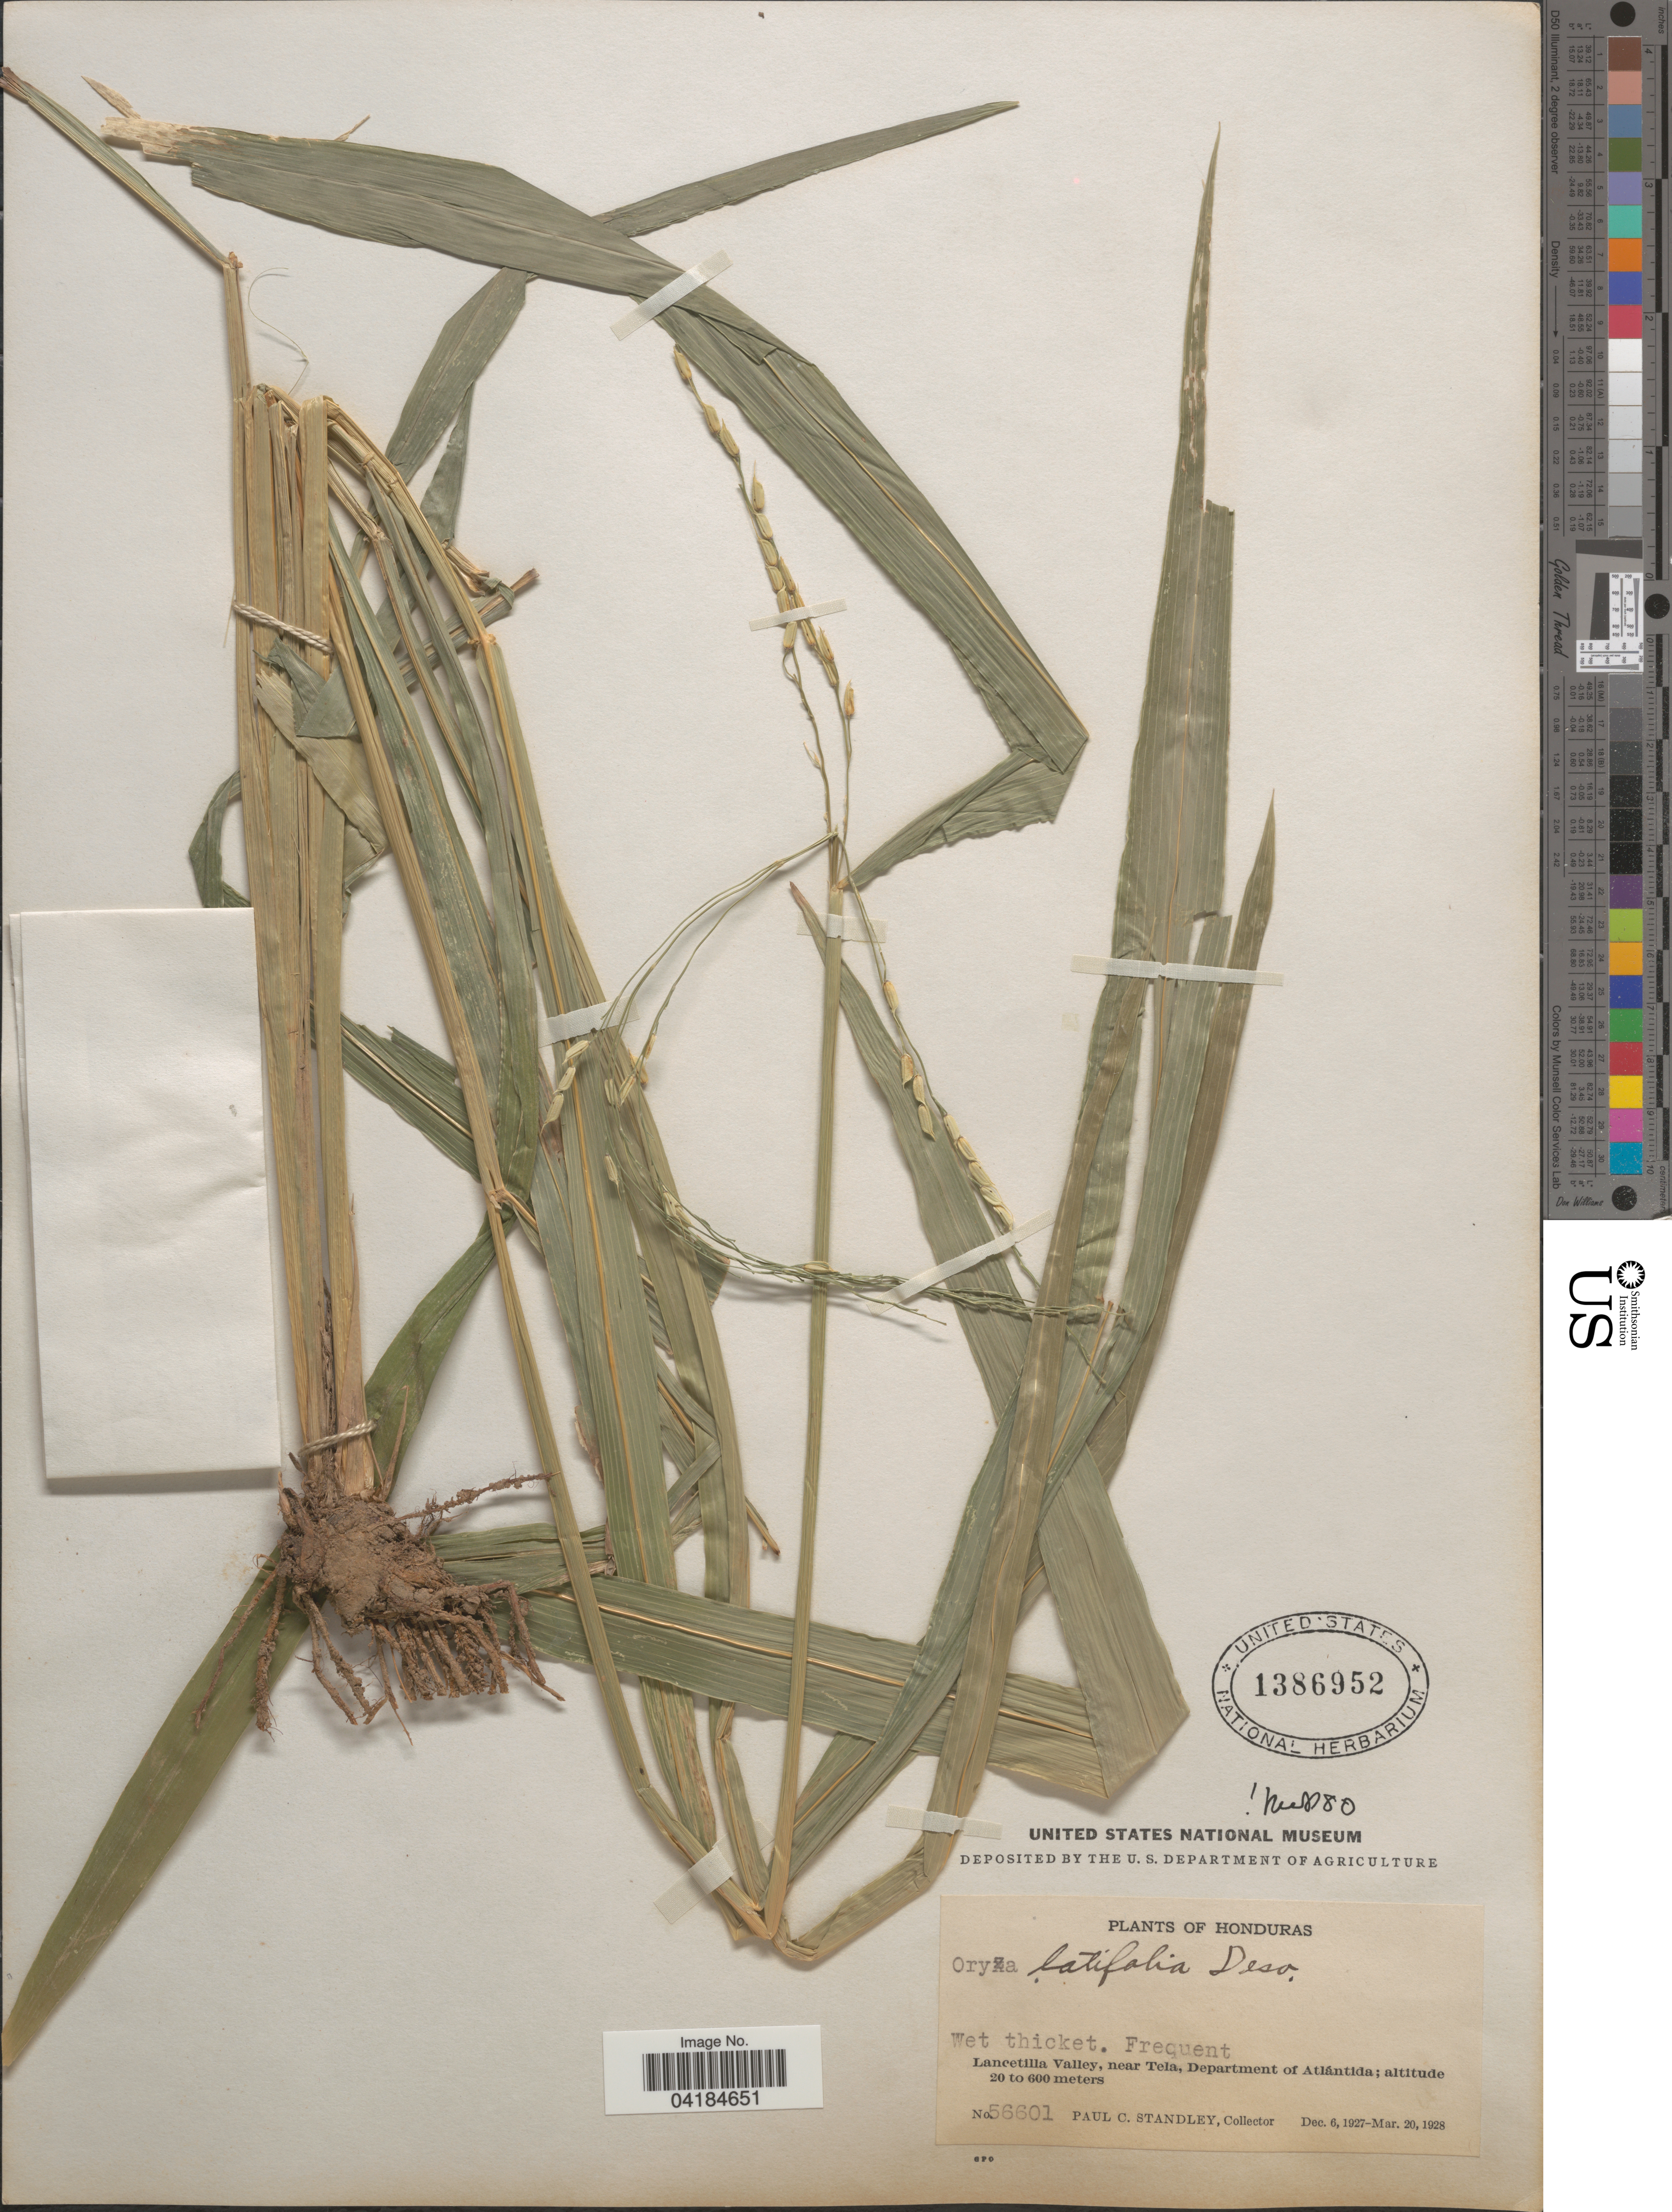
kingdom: Plantae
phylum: Tracheophyta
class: Liliopsida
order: Poales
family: Poaceae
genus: Oryza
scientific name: Oryza latifolia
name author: Desv.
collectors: P. C. Standley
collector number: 56601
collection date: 1927-12-06/1928-03-20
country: Honduras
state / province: Atlantida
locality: Lancetilla Valley, near Tela, Department of Atlántida.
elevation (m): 20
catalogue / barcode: US 1386952